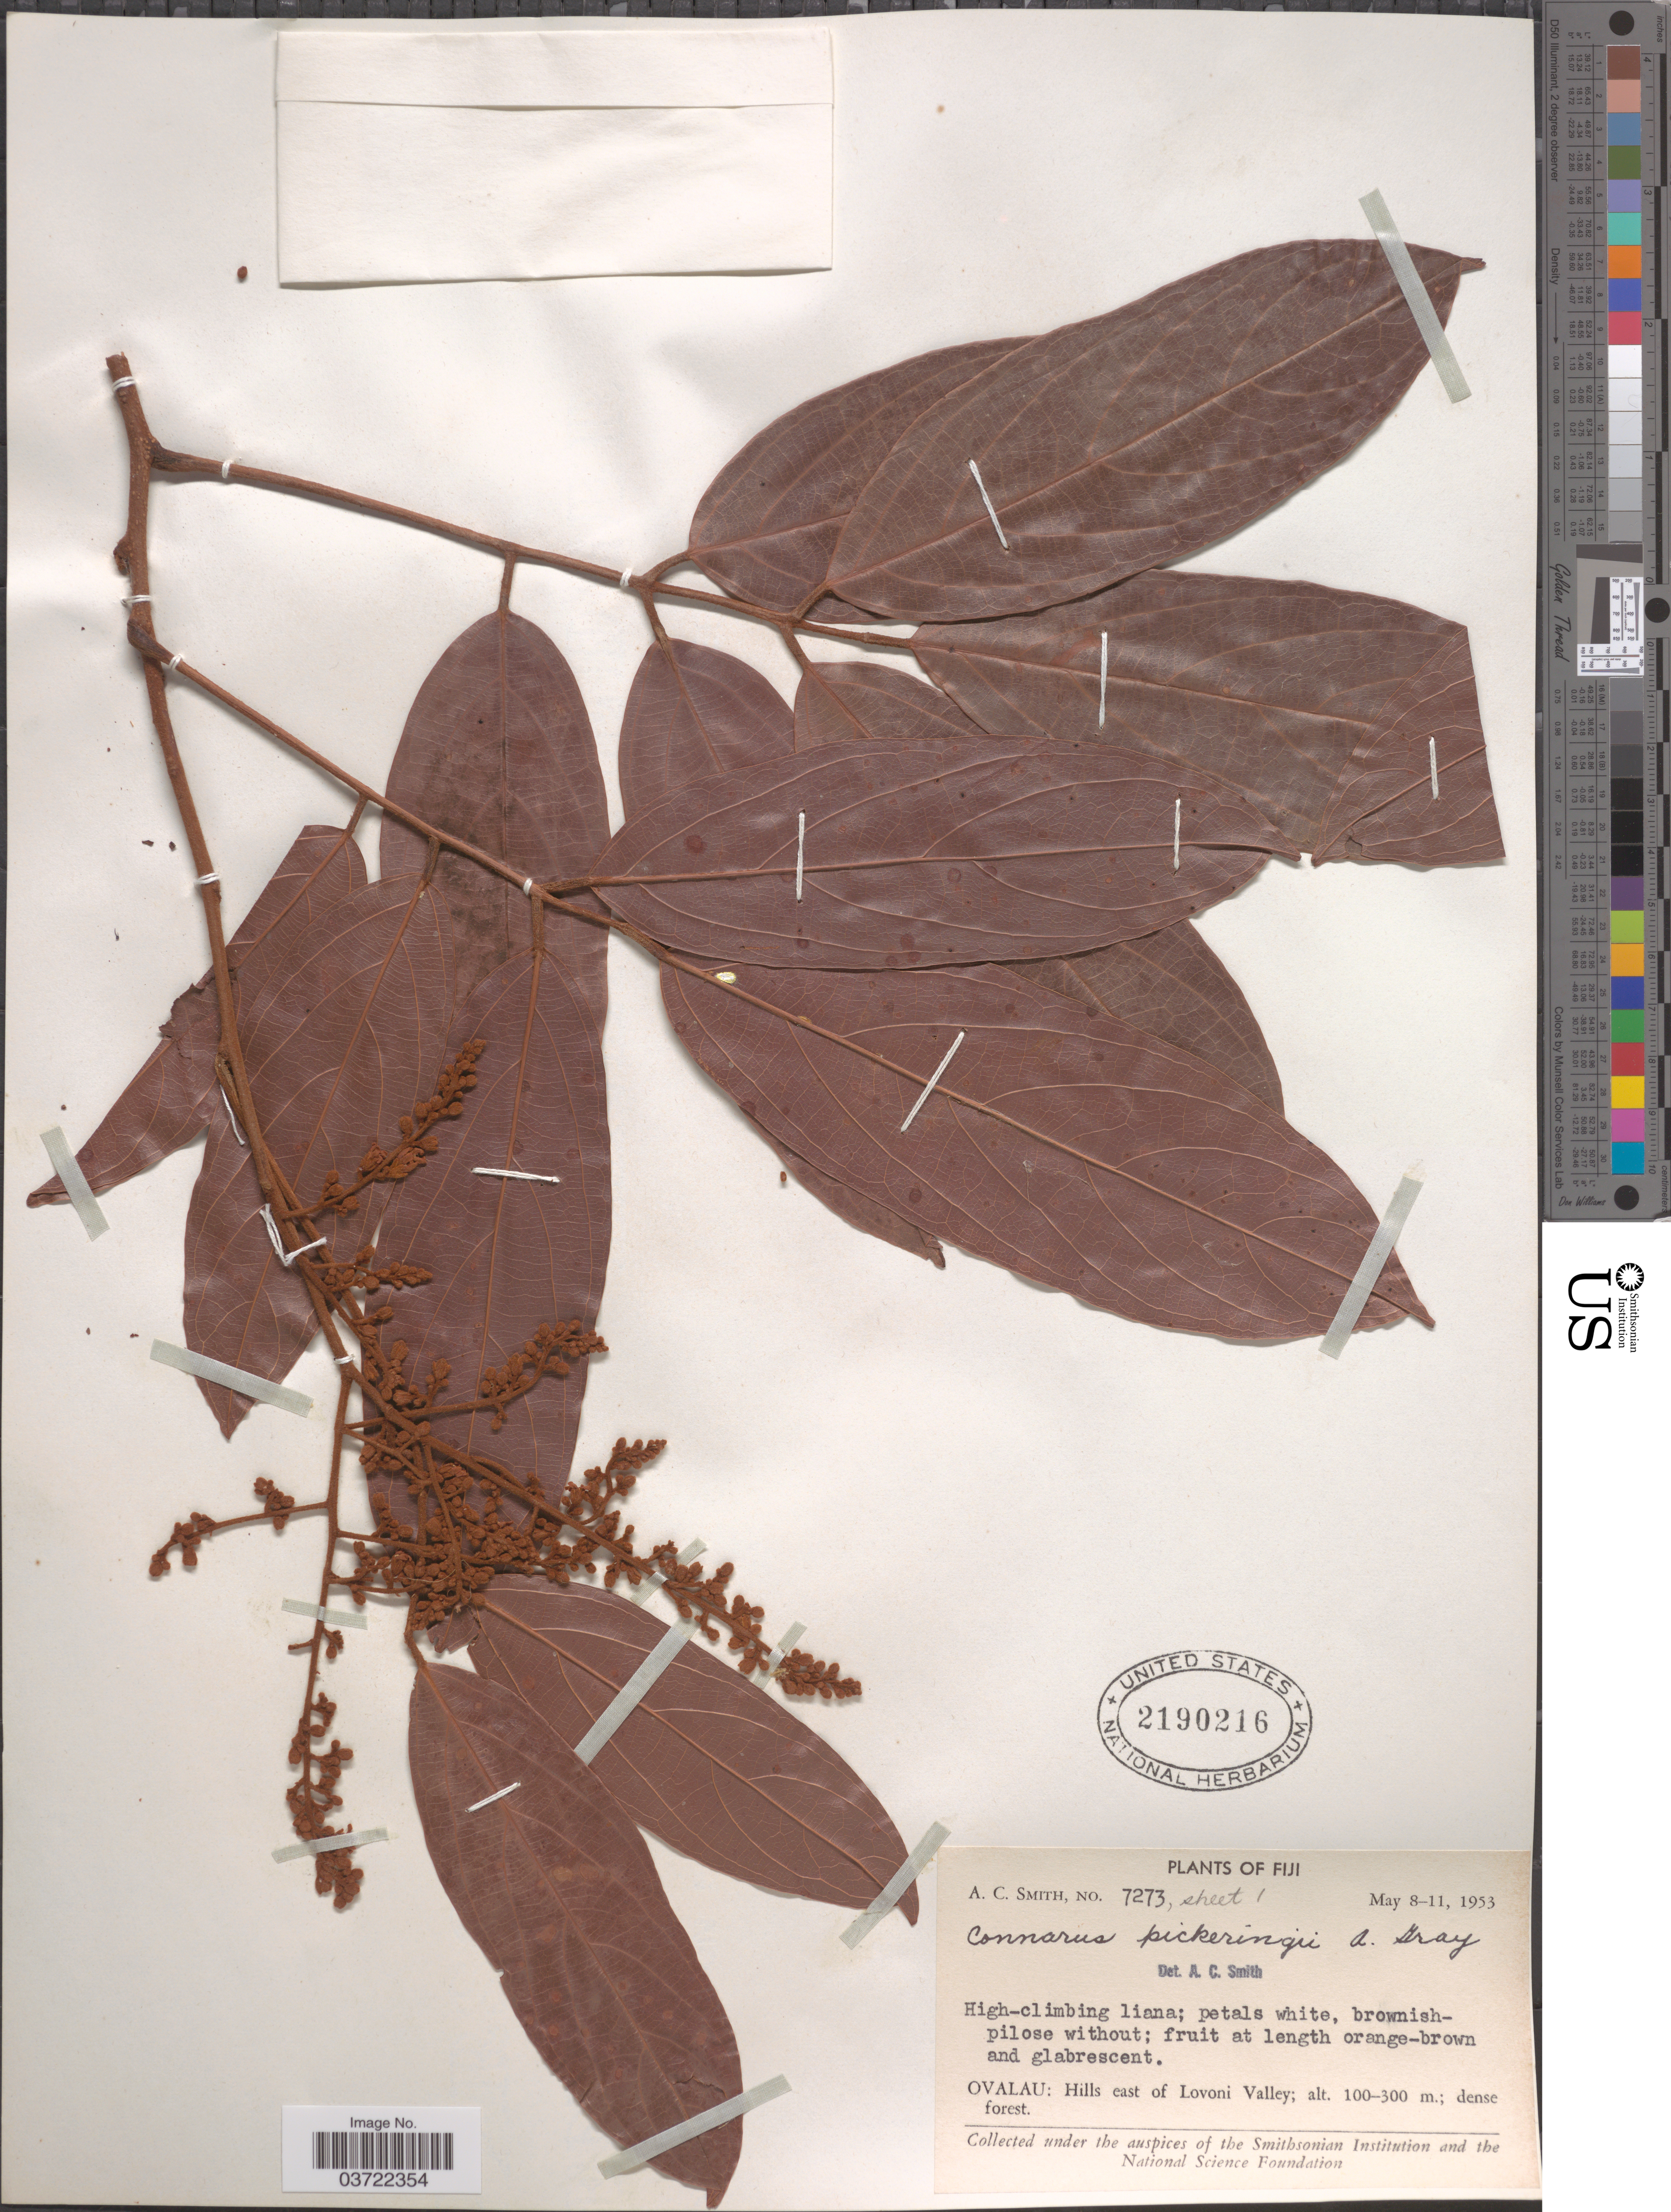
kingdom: Plantae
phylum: Tracheophyta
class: Magnoliopsida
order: Oxalidales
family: Connaraceae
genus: Connarus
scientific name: Connarus pickeringii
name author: A. Gray in Wilkes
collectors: A. C. Smith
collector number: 7273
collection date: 1953-05-08/1953-05-11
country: Fiji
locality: Ovalau: Hills east of Lovoni Valley.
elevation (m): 100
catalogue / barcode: US 2190216